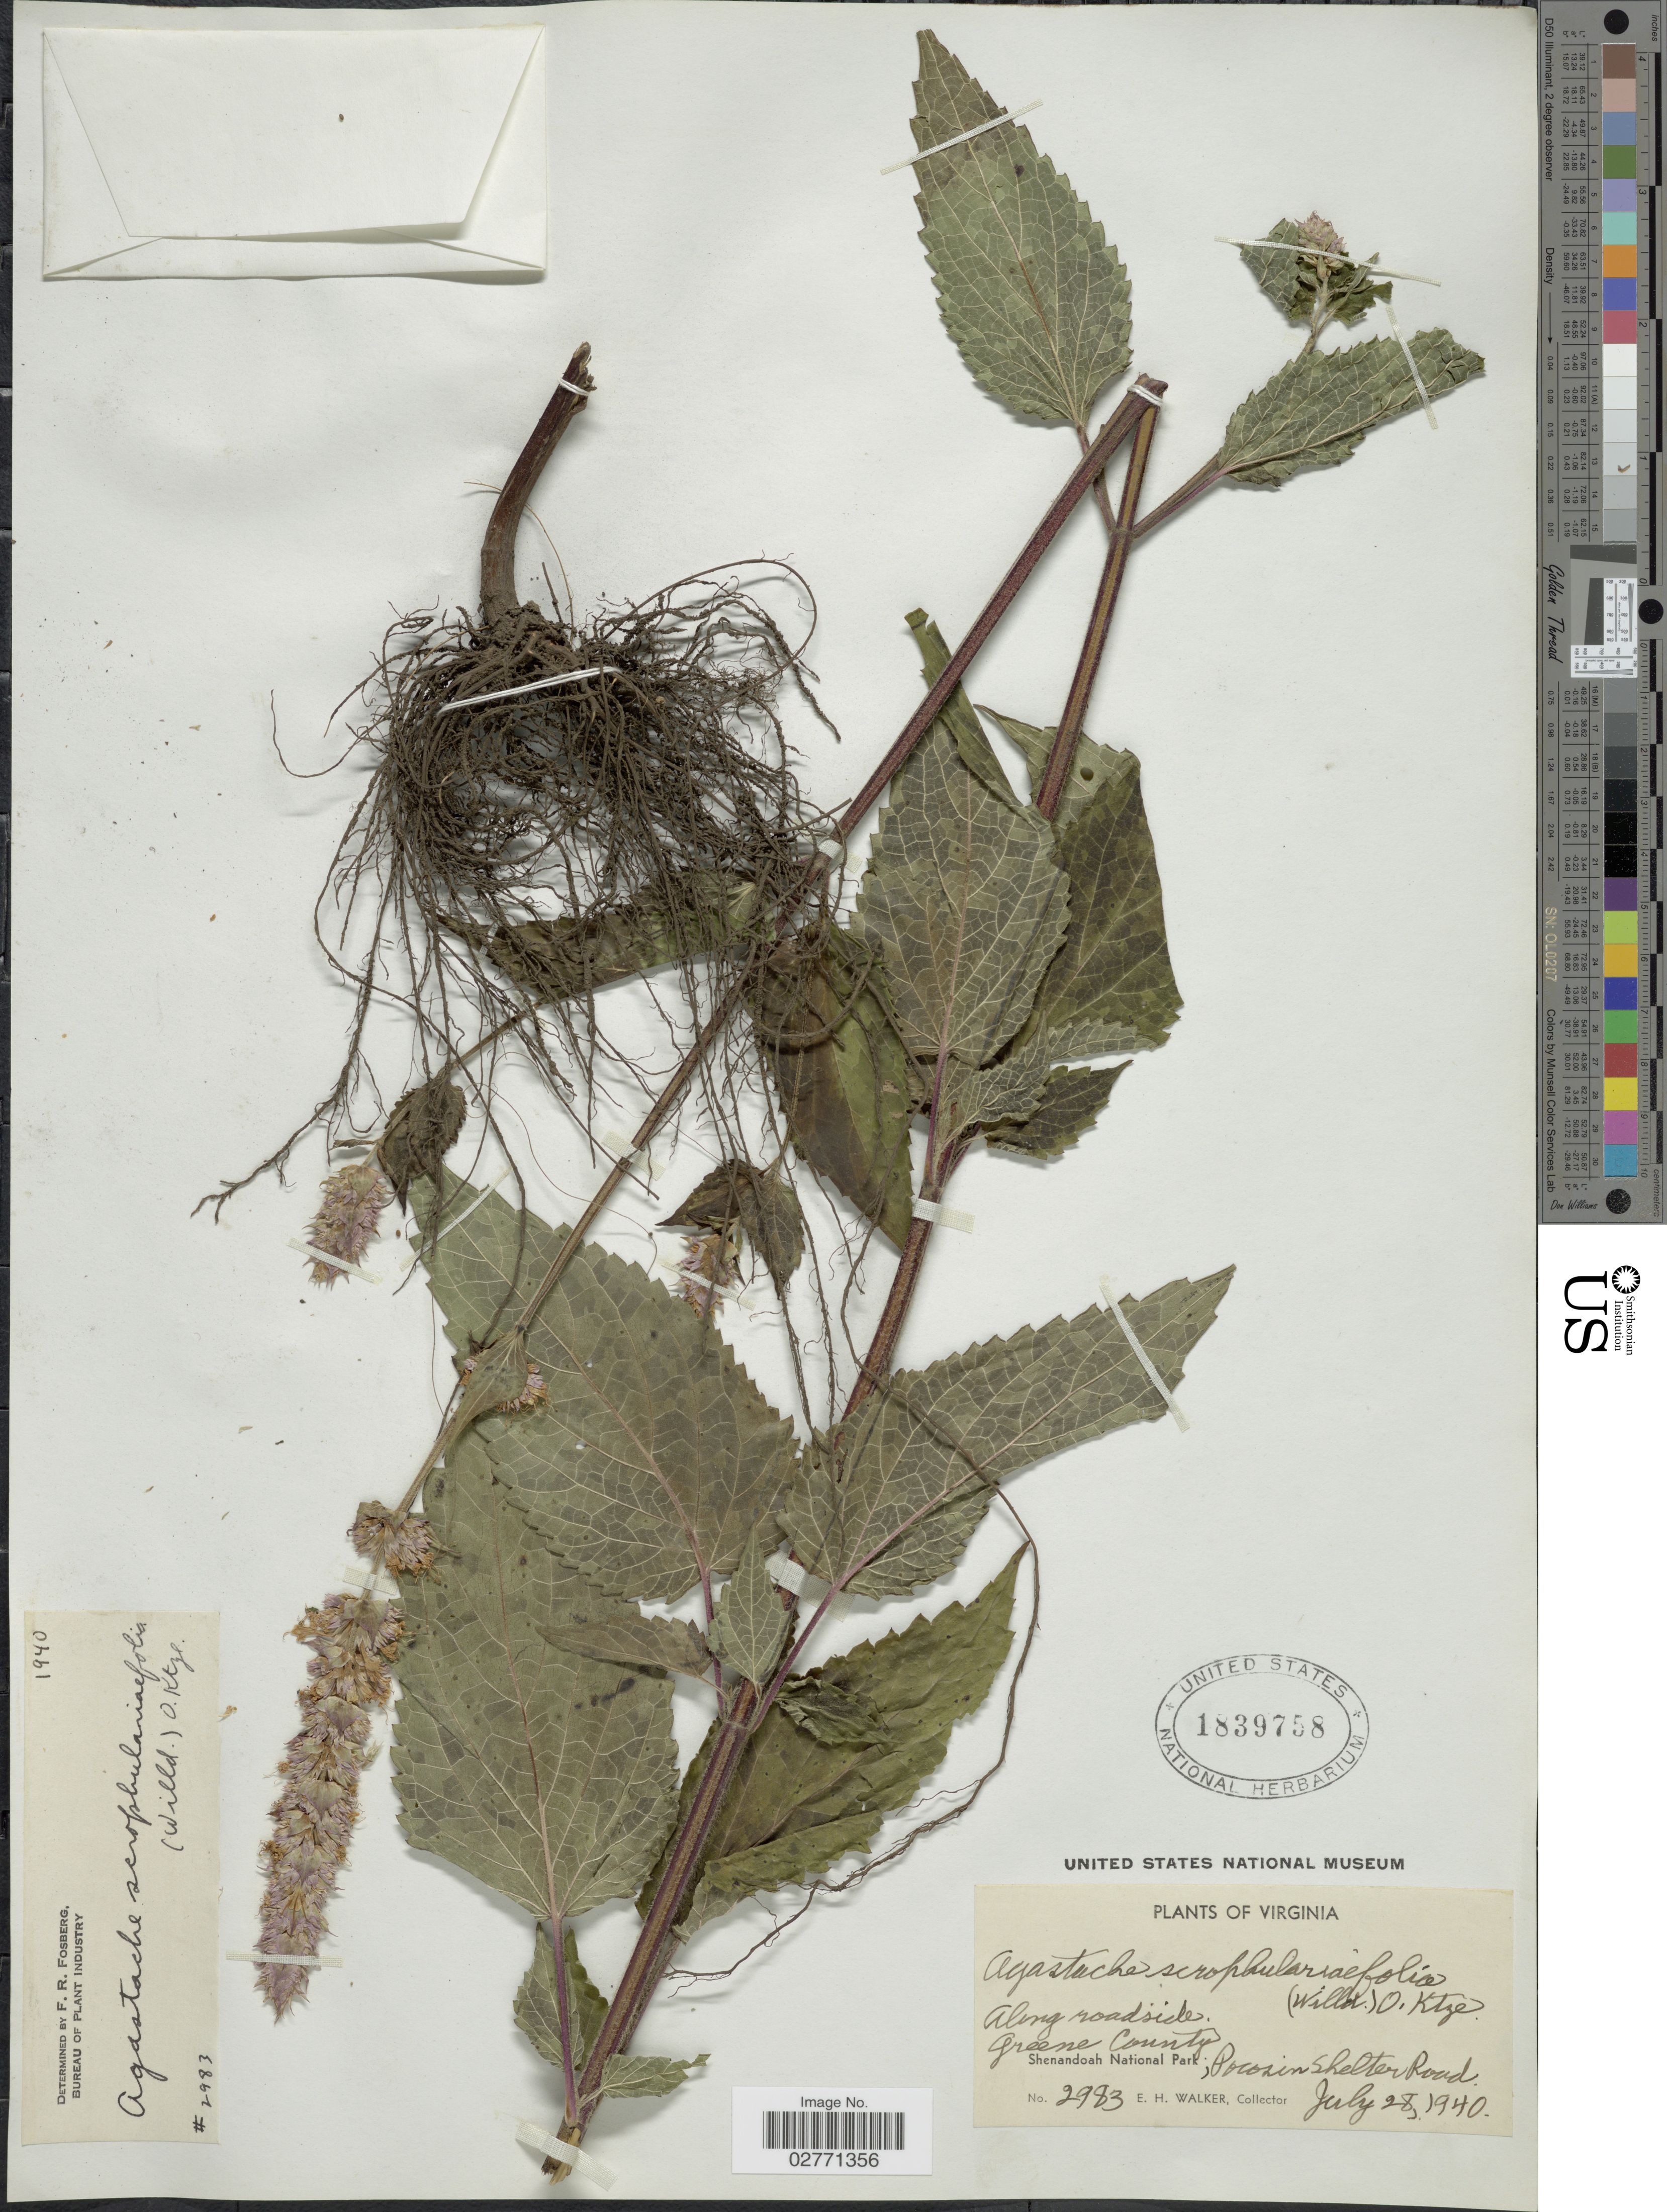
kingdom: Plantae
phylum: Tracheophyta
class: Magnoliopsida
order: Lamiales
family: Lamiaceae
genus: Agastache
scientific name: Agastache scrophulariifolia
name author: (Willd.) Kuntze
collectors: E. H. Walker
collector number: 2983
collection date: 1940-07-28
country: United States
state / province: Virginia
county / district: Greene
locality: Along roadside. Greene County. Shenandoah National Park; Pocosin Shelter Road.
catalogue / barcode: US 1839758